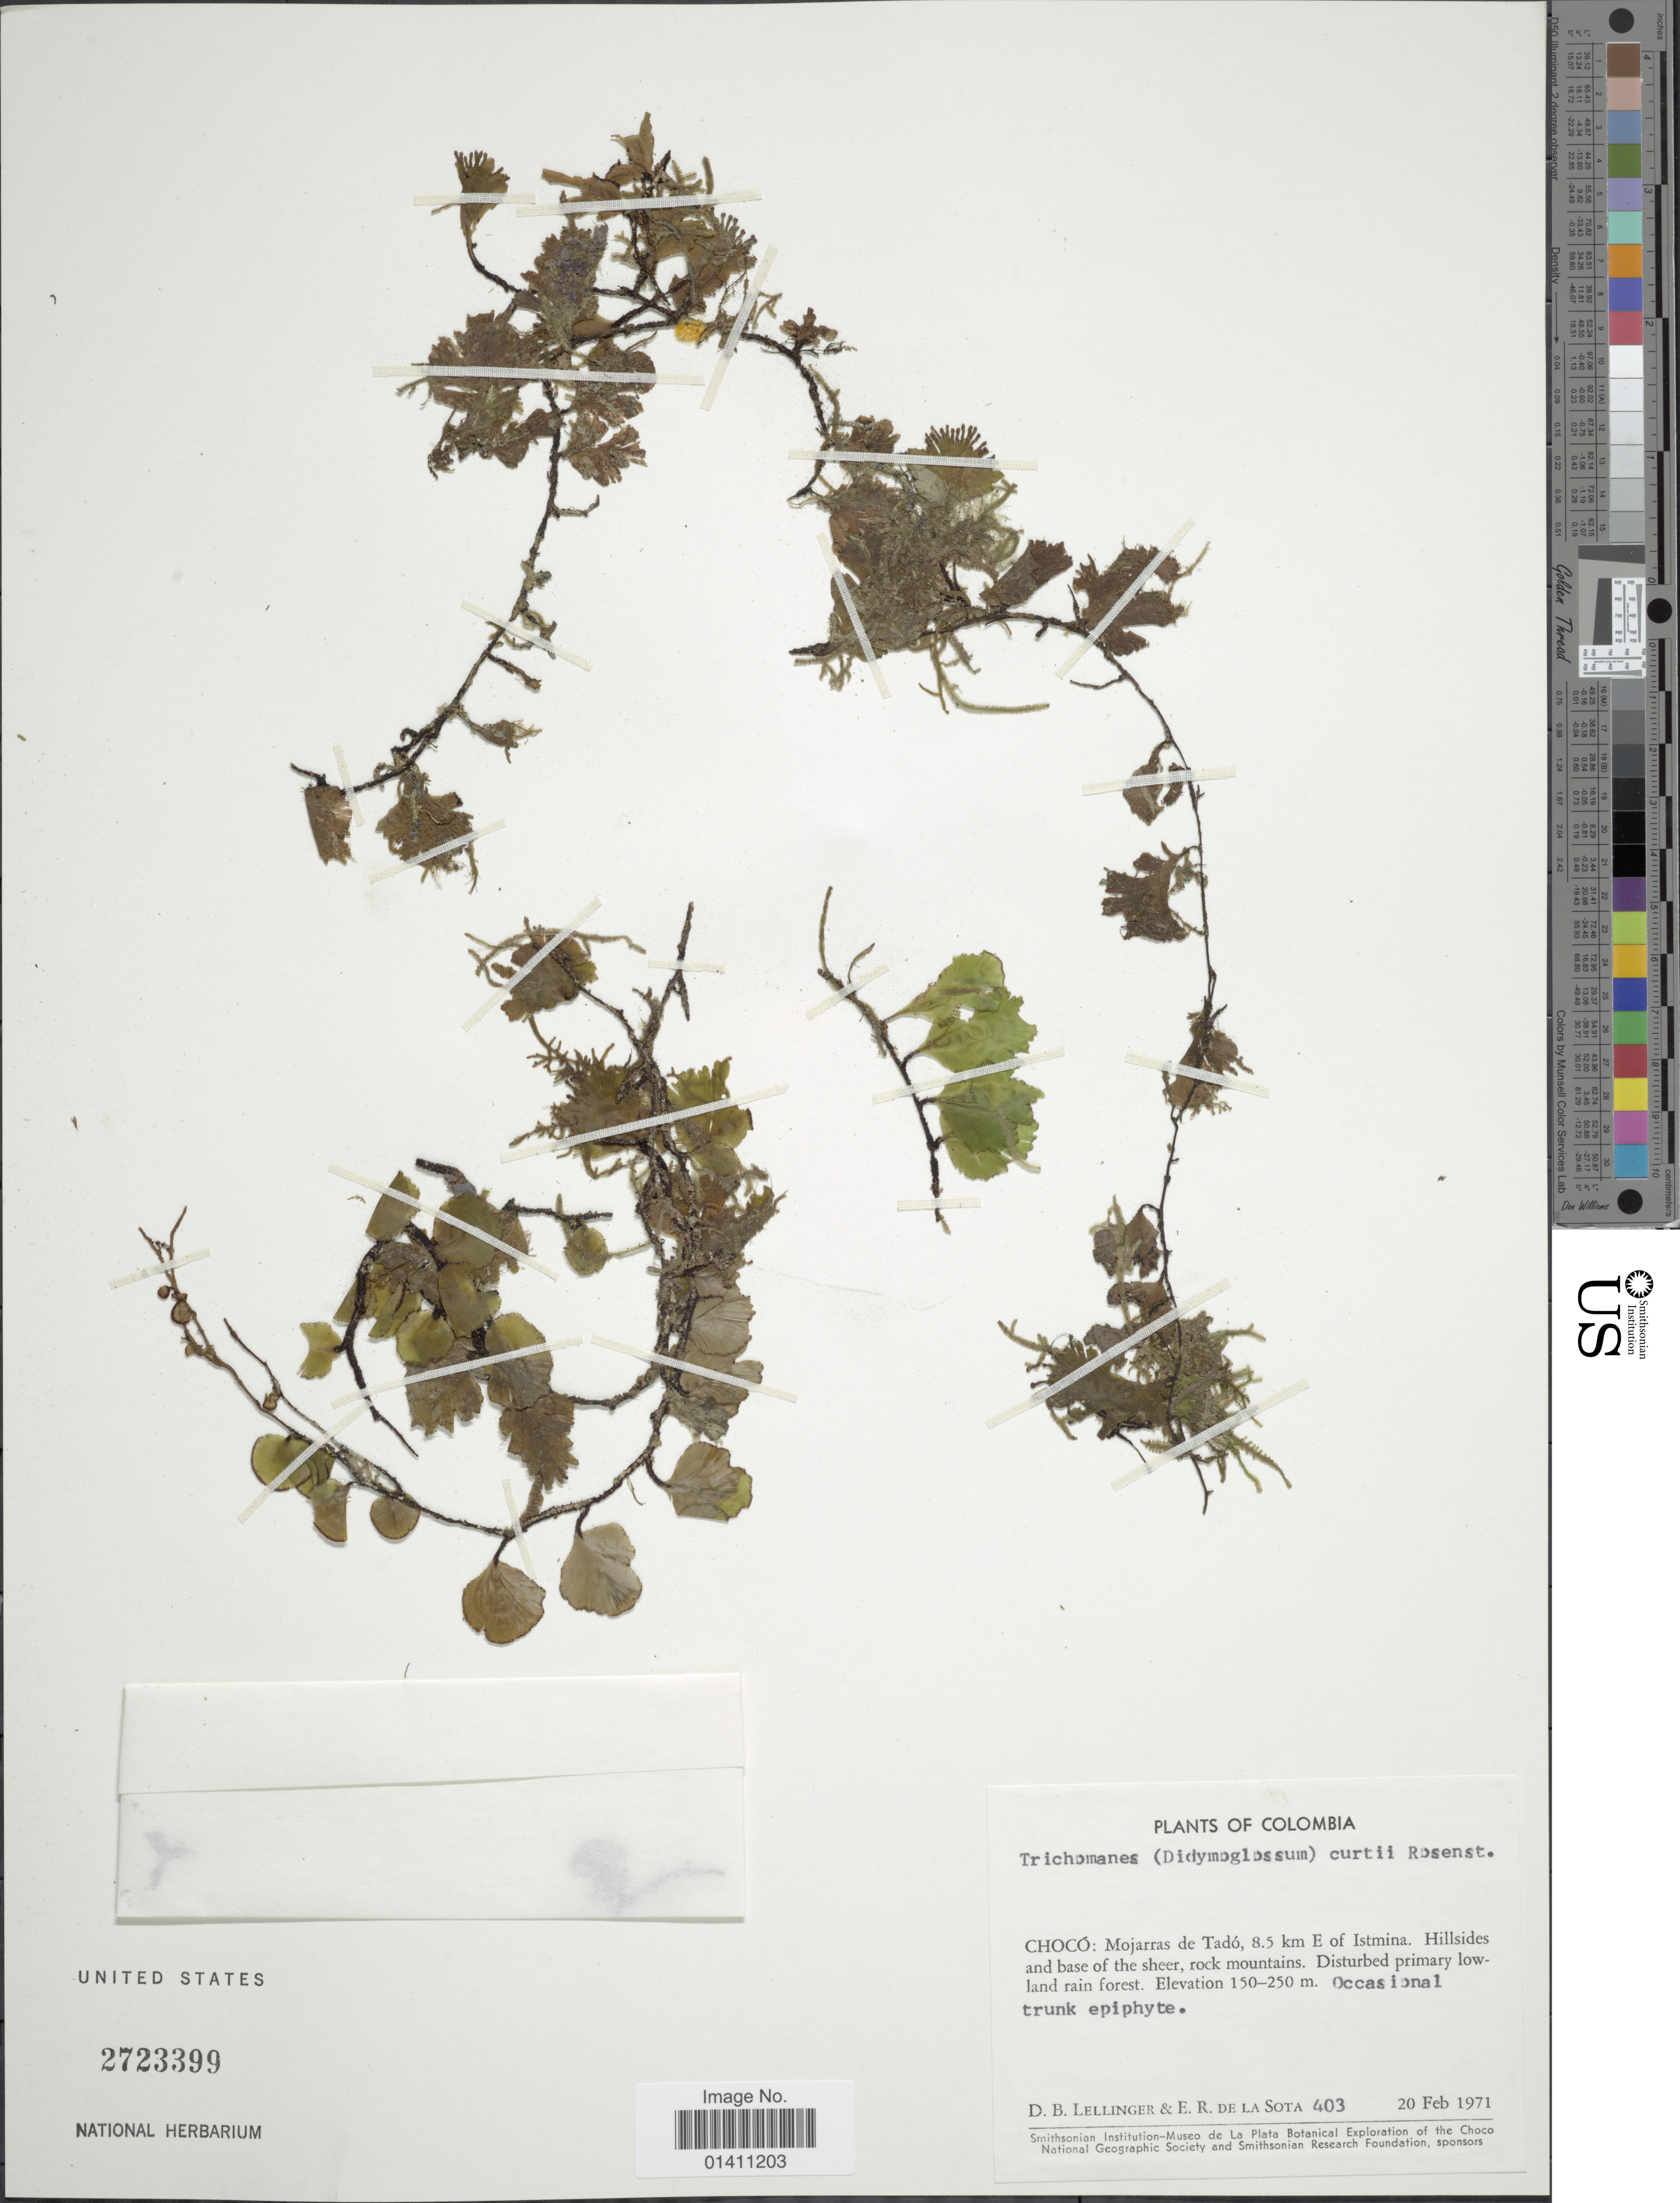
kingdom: Plantae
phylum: Tracheophyta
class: Polypodiopsida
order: Hymenophyllales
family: Hymenophyllaceae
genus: Didymoglossum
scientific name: Didymoglossum curtii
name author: (Rosenst.) Pic. Serm.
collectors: D. B. Lellinger & E. R. de la Sota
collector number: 403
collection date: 1971-02-20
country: Colombia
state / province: Chocó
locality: Mojarras de Tado, 8.5 km E of Istmina.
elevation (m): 150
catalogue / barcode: US 2723399